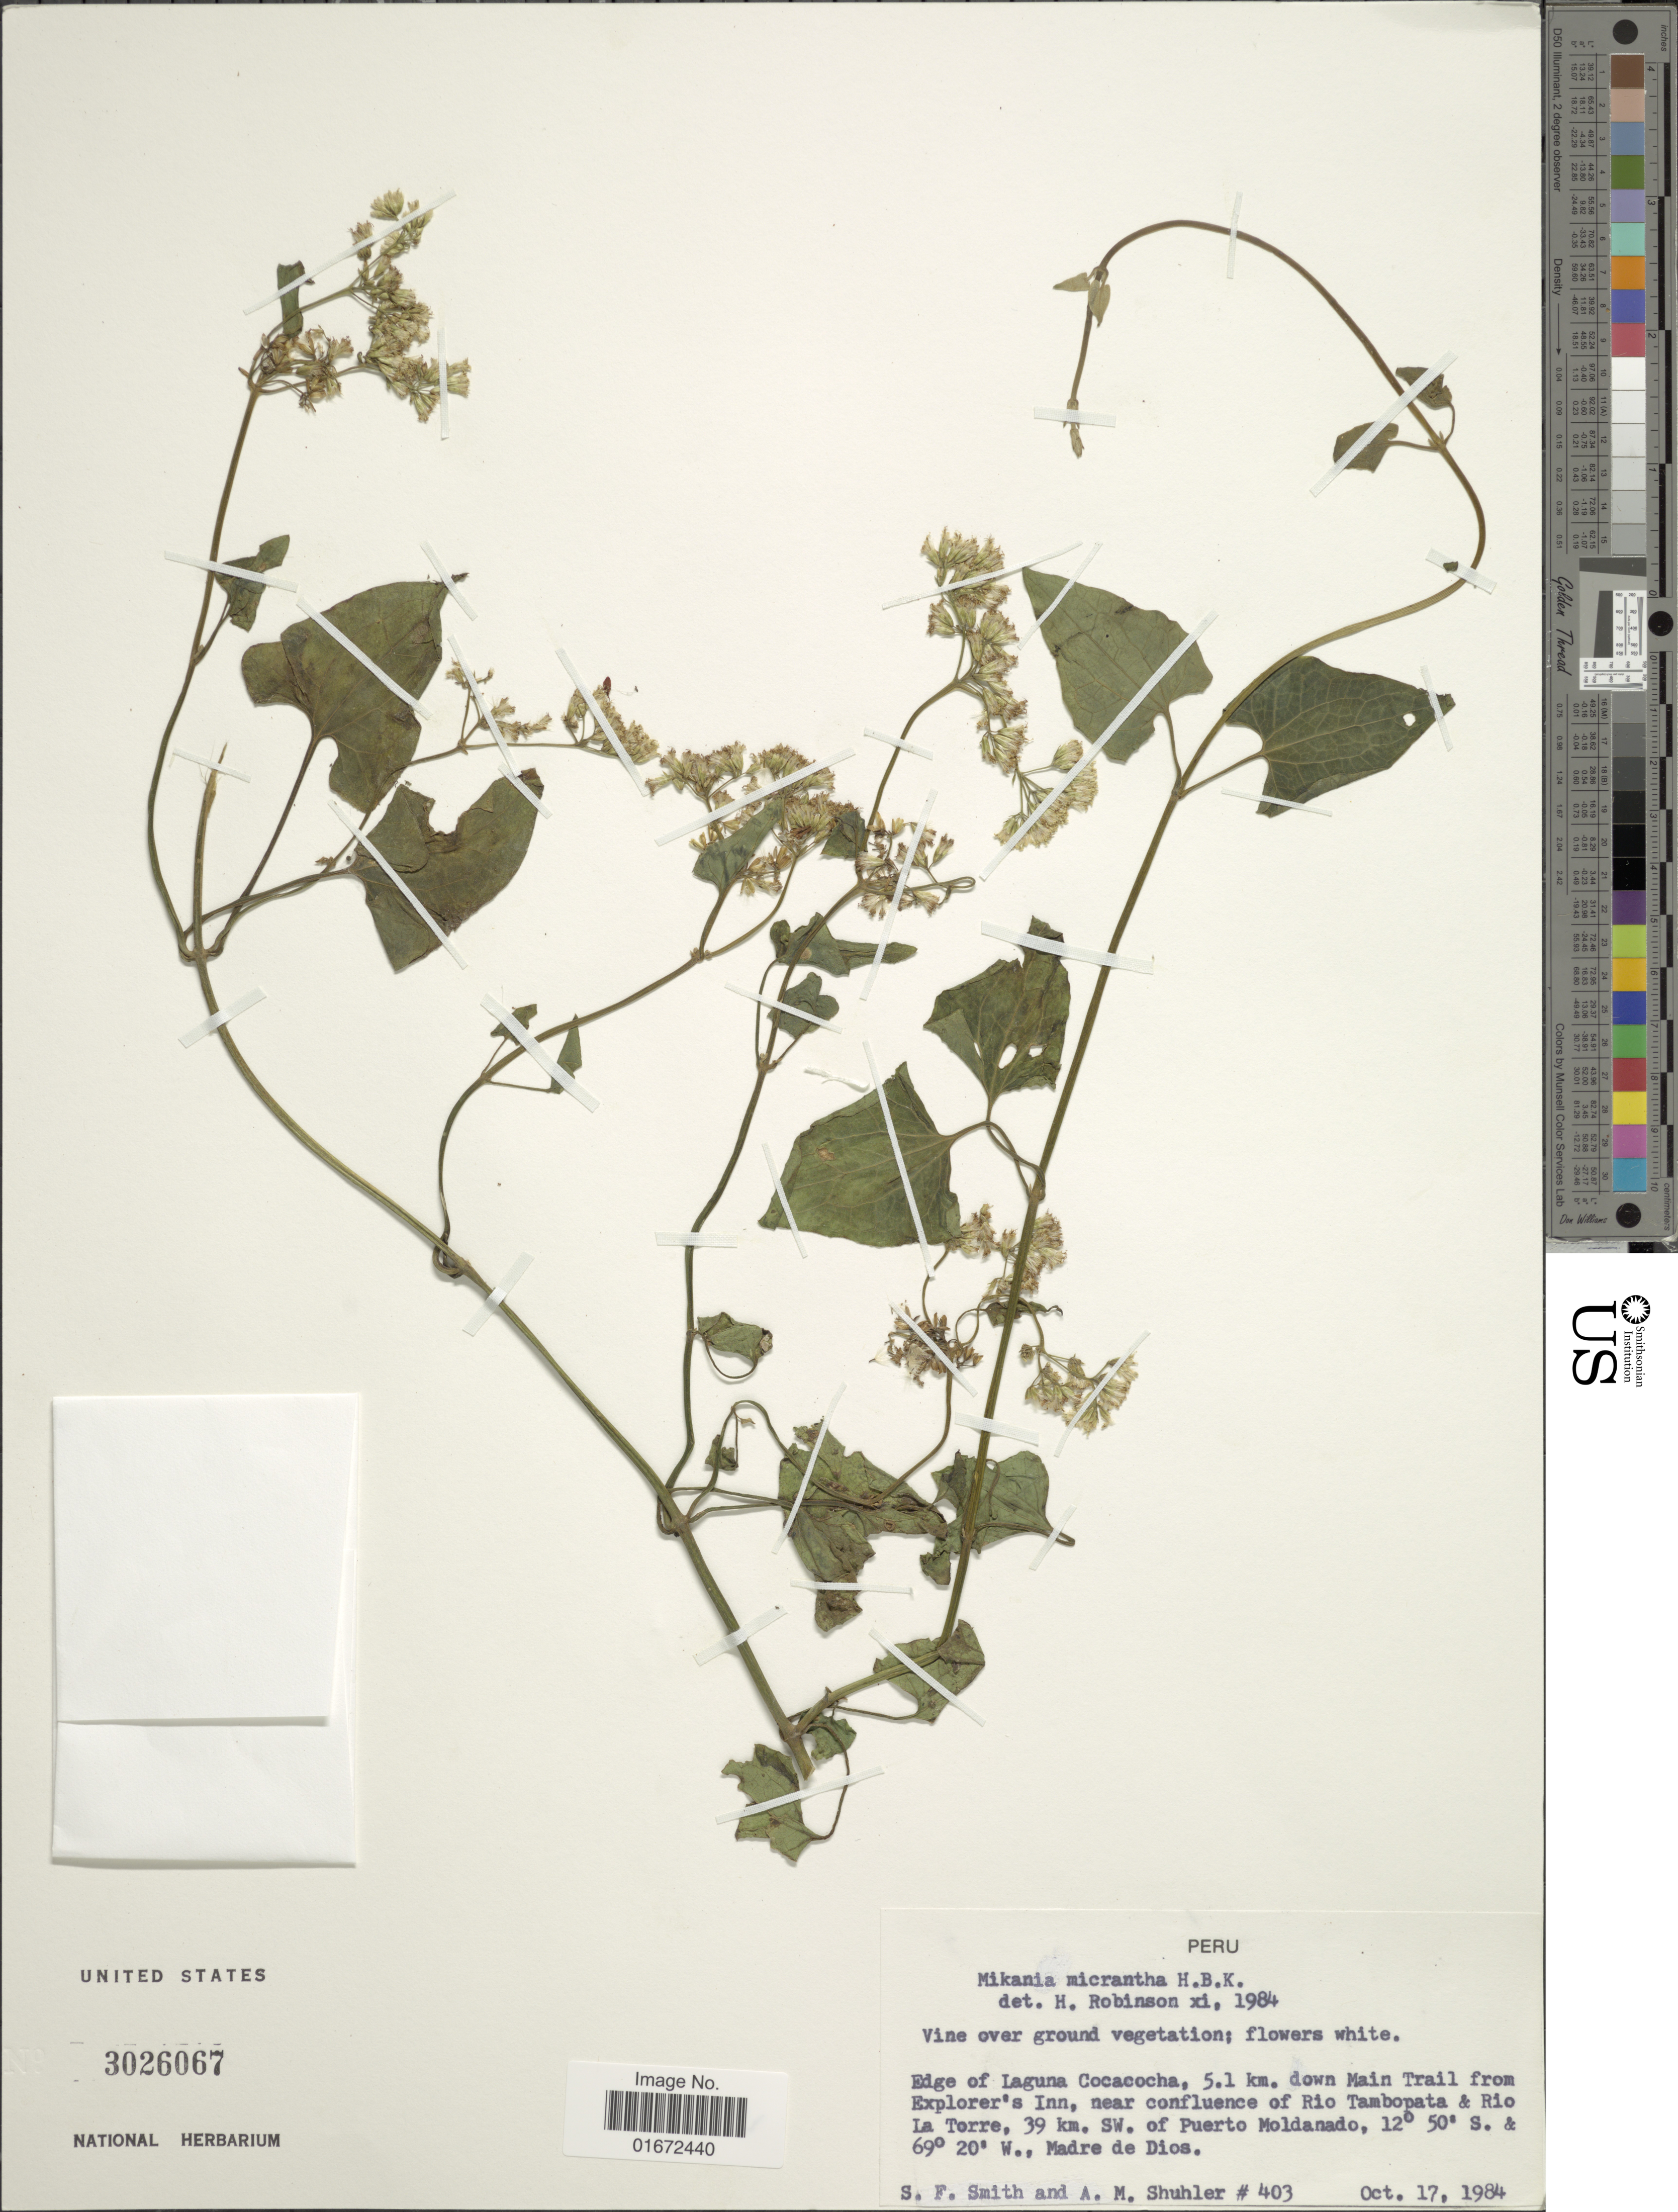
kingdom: Plantae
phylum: Tracheophyta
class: Magnoliopsida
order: Asterales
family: Asteraceae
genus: Mikania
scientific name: Mikania micrantha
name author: Kunth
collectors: S.F. Smith & A. Shuhler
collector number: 403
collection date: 1984-10-17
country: Peru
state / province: Madre de Dios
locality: Edge of Laguna Cocacocha, 5.1 km. down Main Trail from Explorer's Inn, near confluence of Rio Tambopata & Rio La Torre, 39 km. SW. of Puerto Moldanado, Madre de Dios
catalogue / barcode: US 3026067